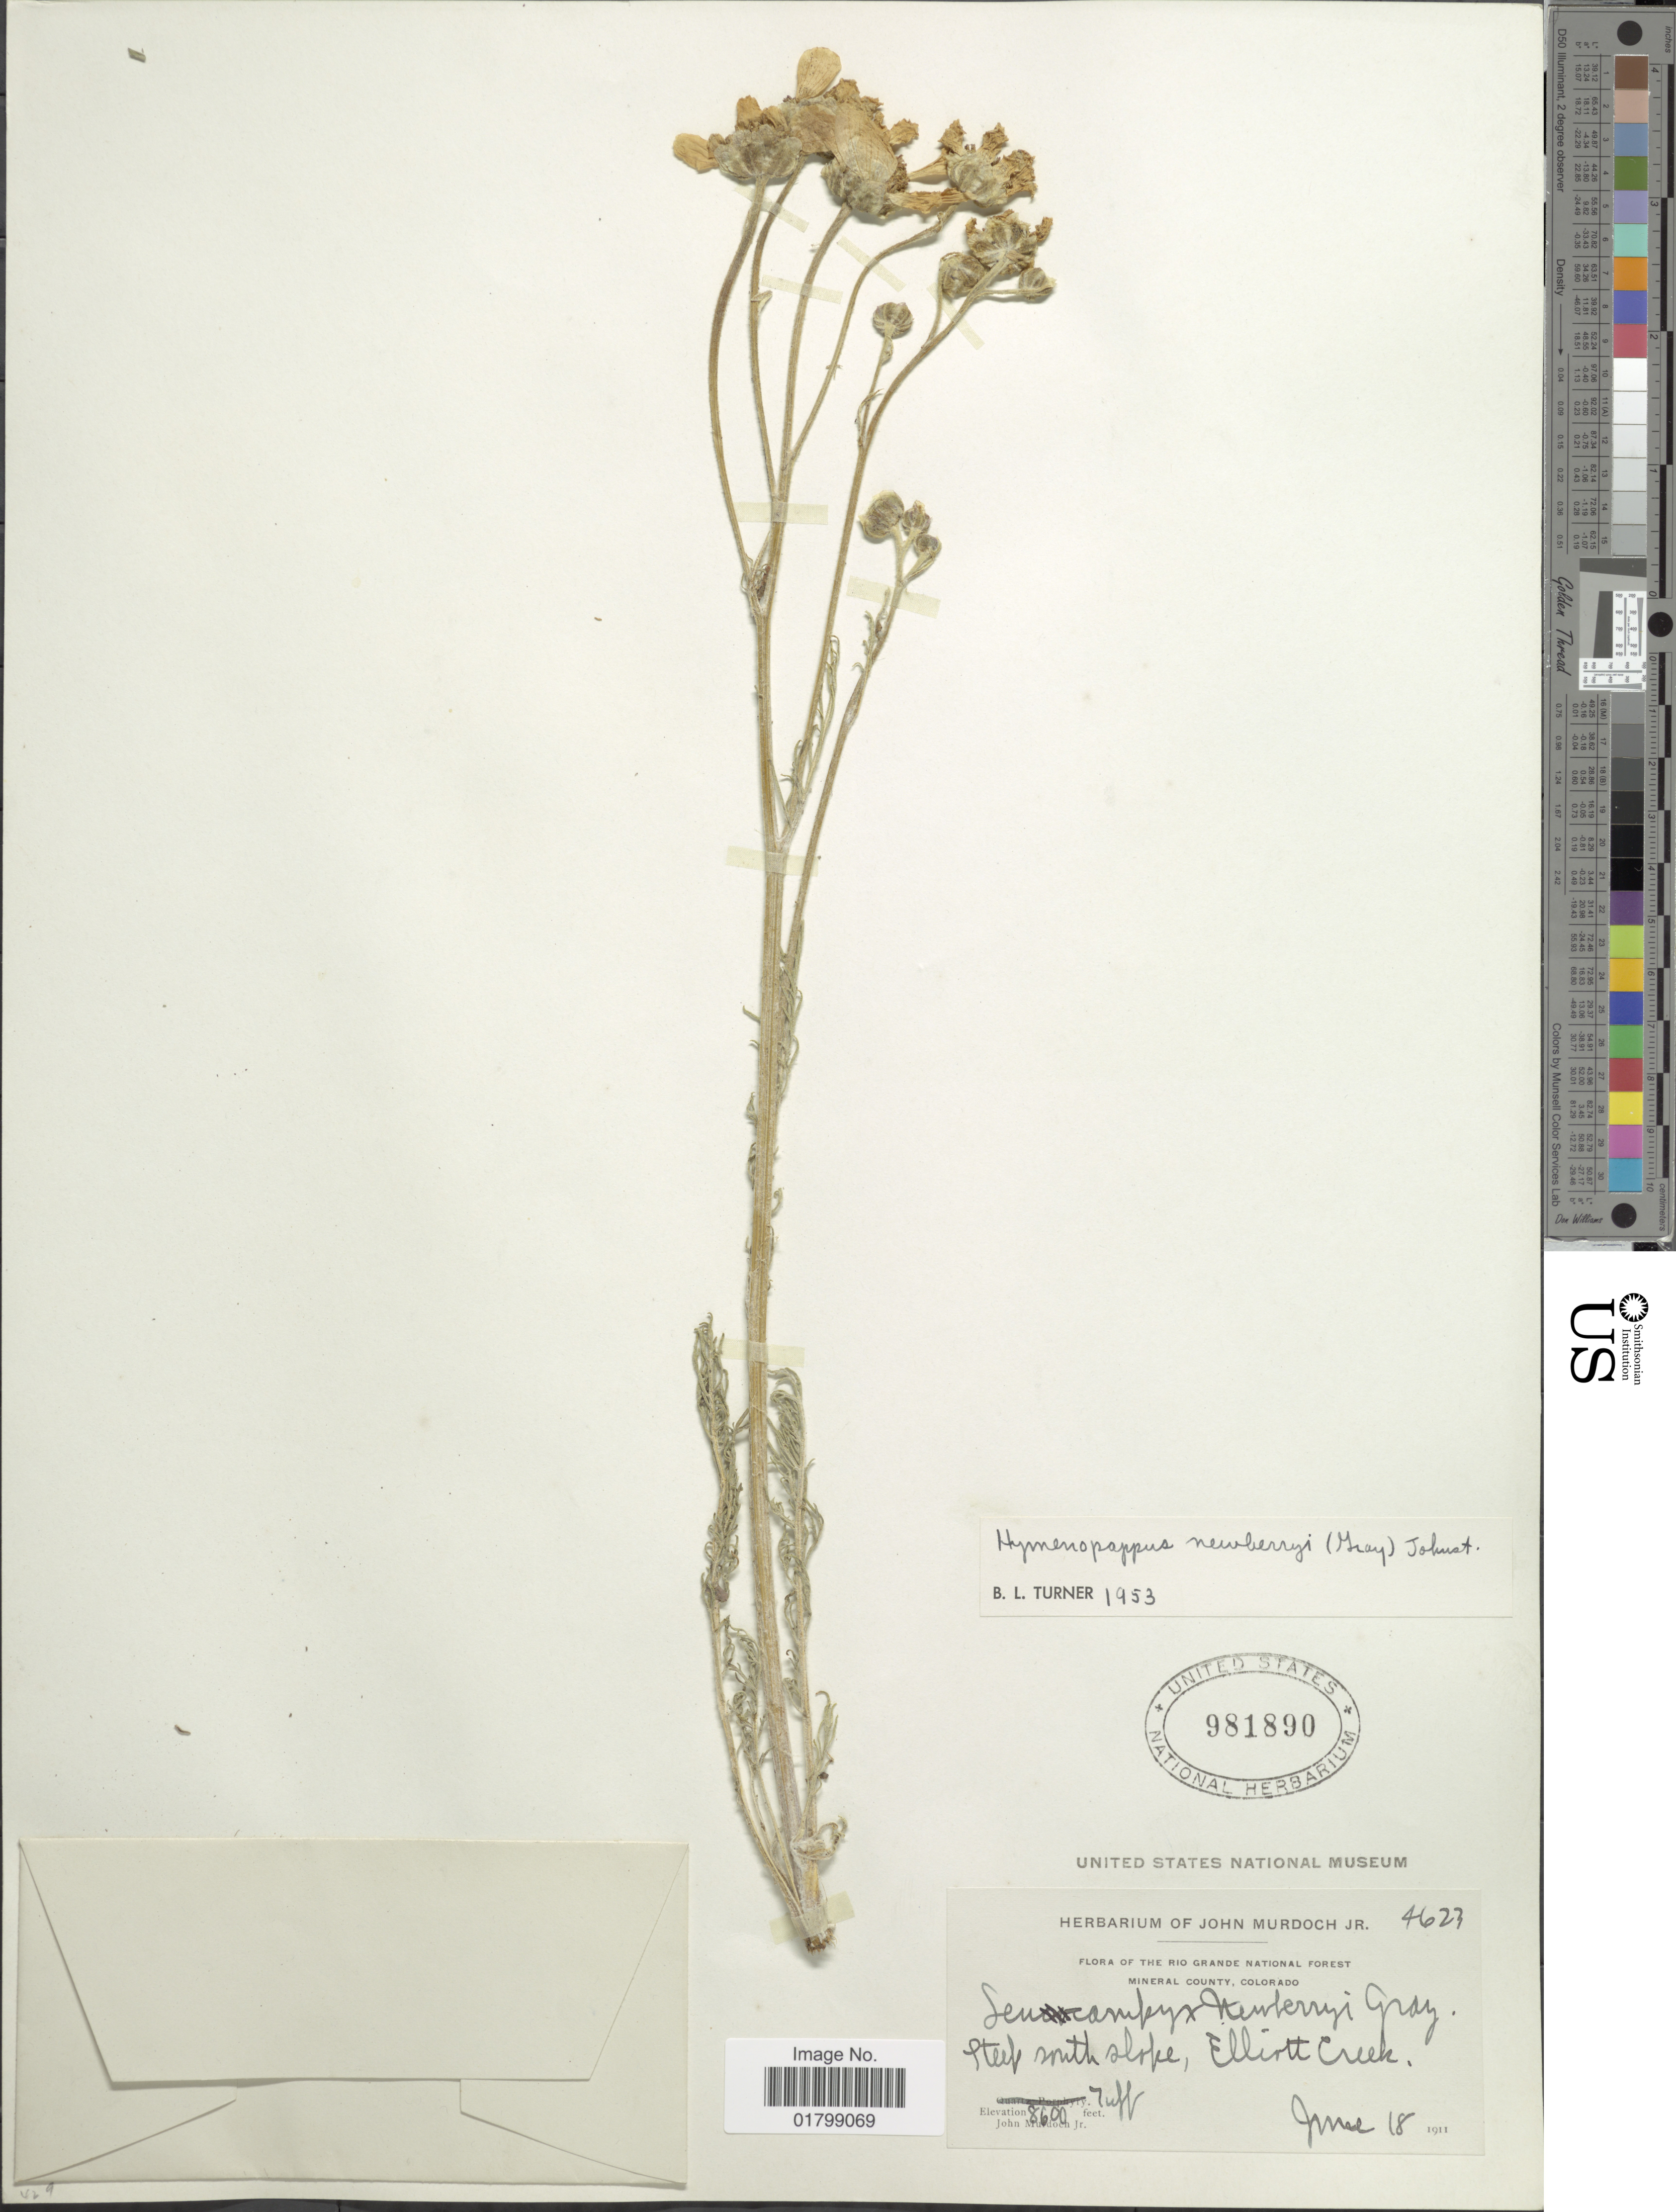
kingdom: Plantae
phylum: Tracheophyta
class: Magnoliopsida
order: Asterales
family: Asteraceae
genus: Hymenopappus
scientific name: Hymenopappus newberryi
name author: (D.D. Keck) B.L. Turner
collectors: J. Murdoch Jr.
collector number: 4623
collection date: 1911-06-18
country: United States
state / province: Colorado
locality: Rio Grande National Forest, Mineral County, Steep south slope, Elliott Creek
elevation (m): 2621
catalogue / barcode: US 981890